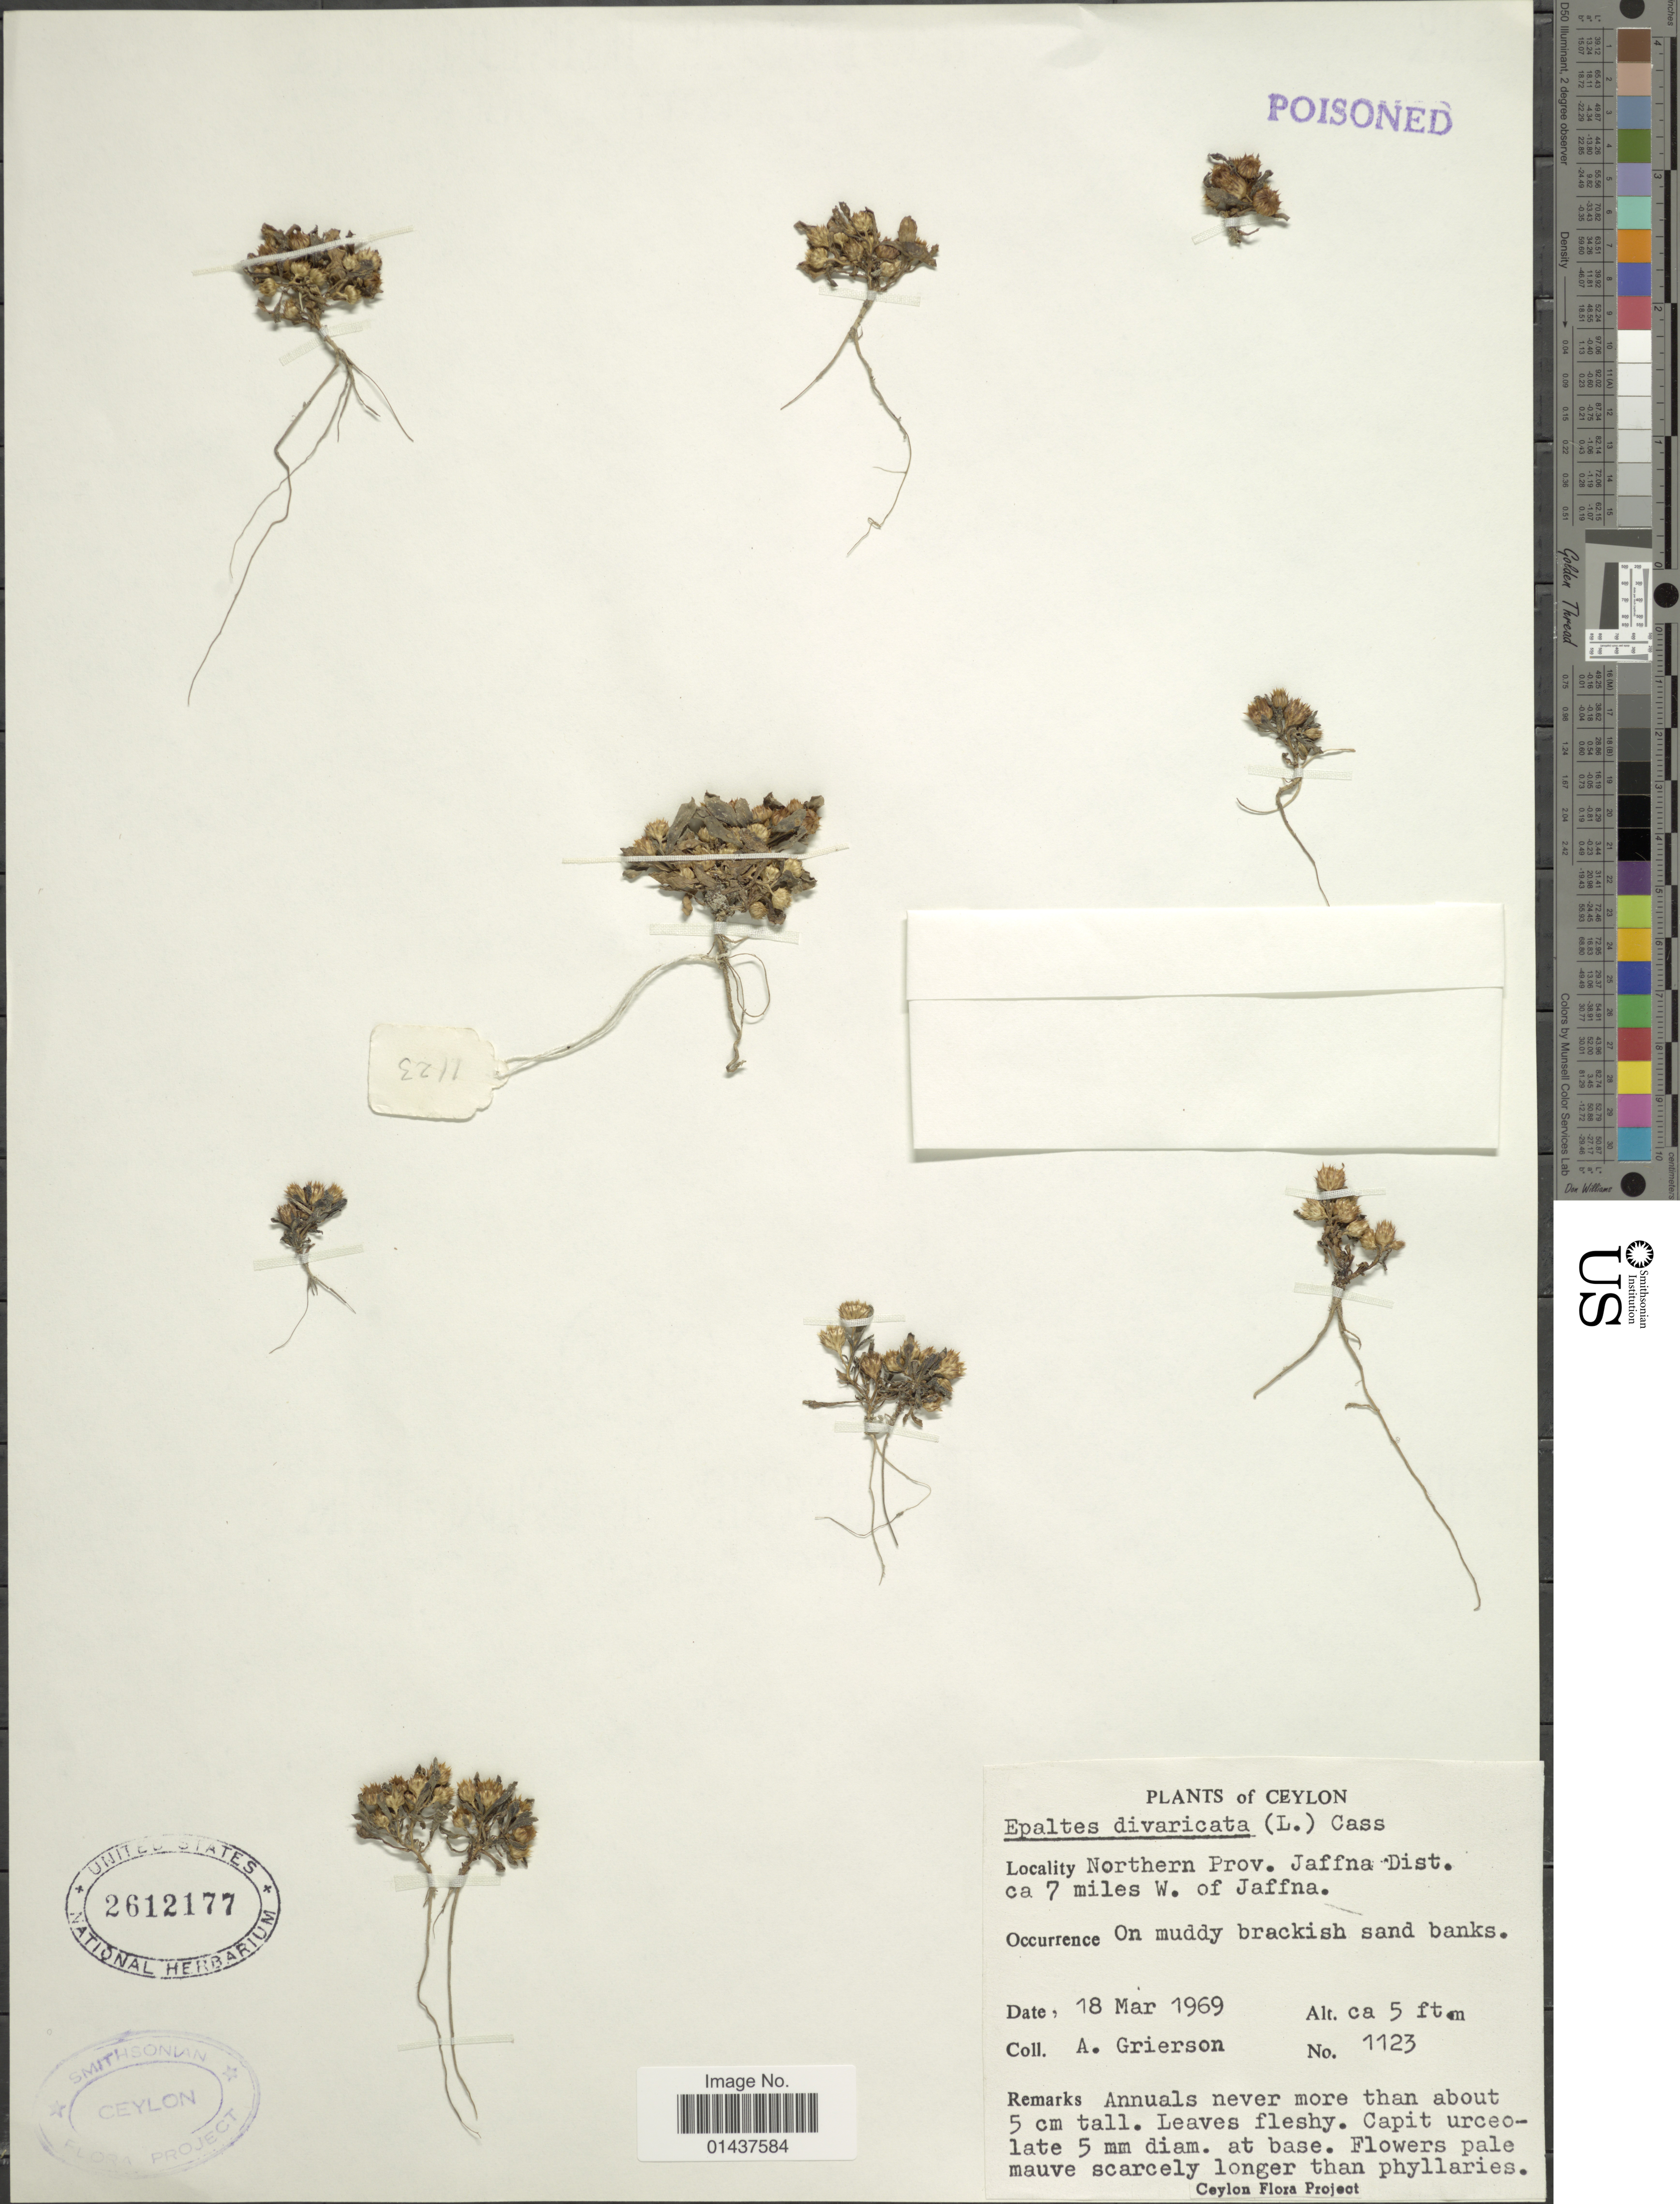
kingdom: Plantae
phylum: Tracheophyta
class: Magnoliopsida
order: Asterales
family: Asteraceae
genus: Epaltes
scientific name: Epaltes divaricata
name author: (L.) Cass.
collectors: A. Grierson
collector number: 1123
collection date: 1969-03-18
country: Sri Lanka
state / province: Northern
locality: Ceylon, Jaffna Dist. ca 7 miles W. of Jaffna, On muddy brackish sand banks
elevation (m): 2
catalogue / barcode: US 2612177